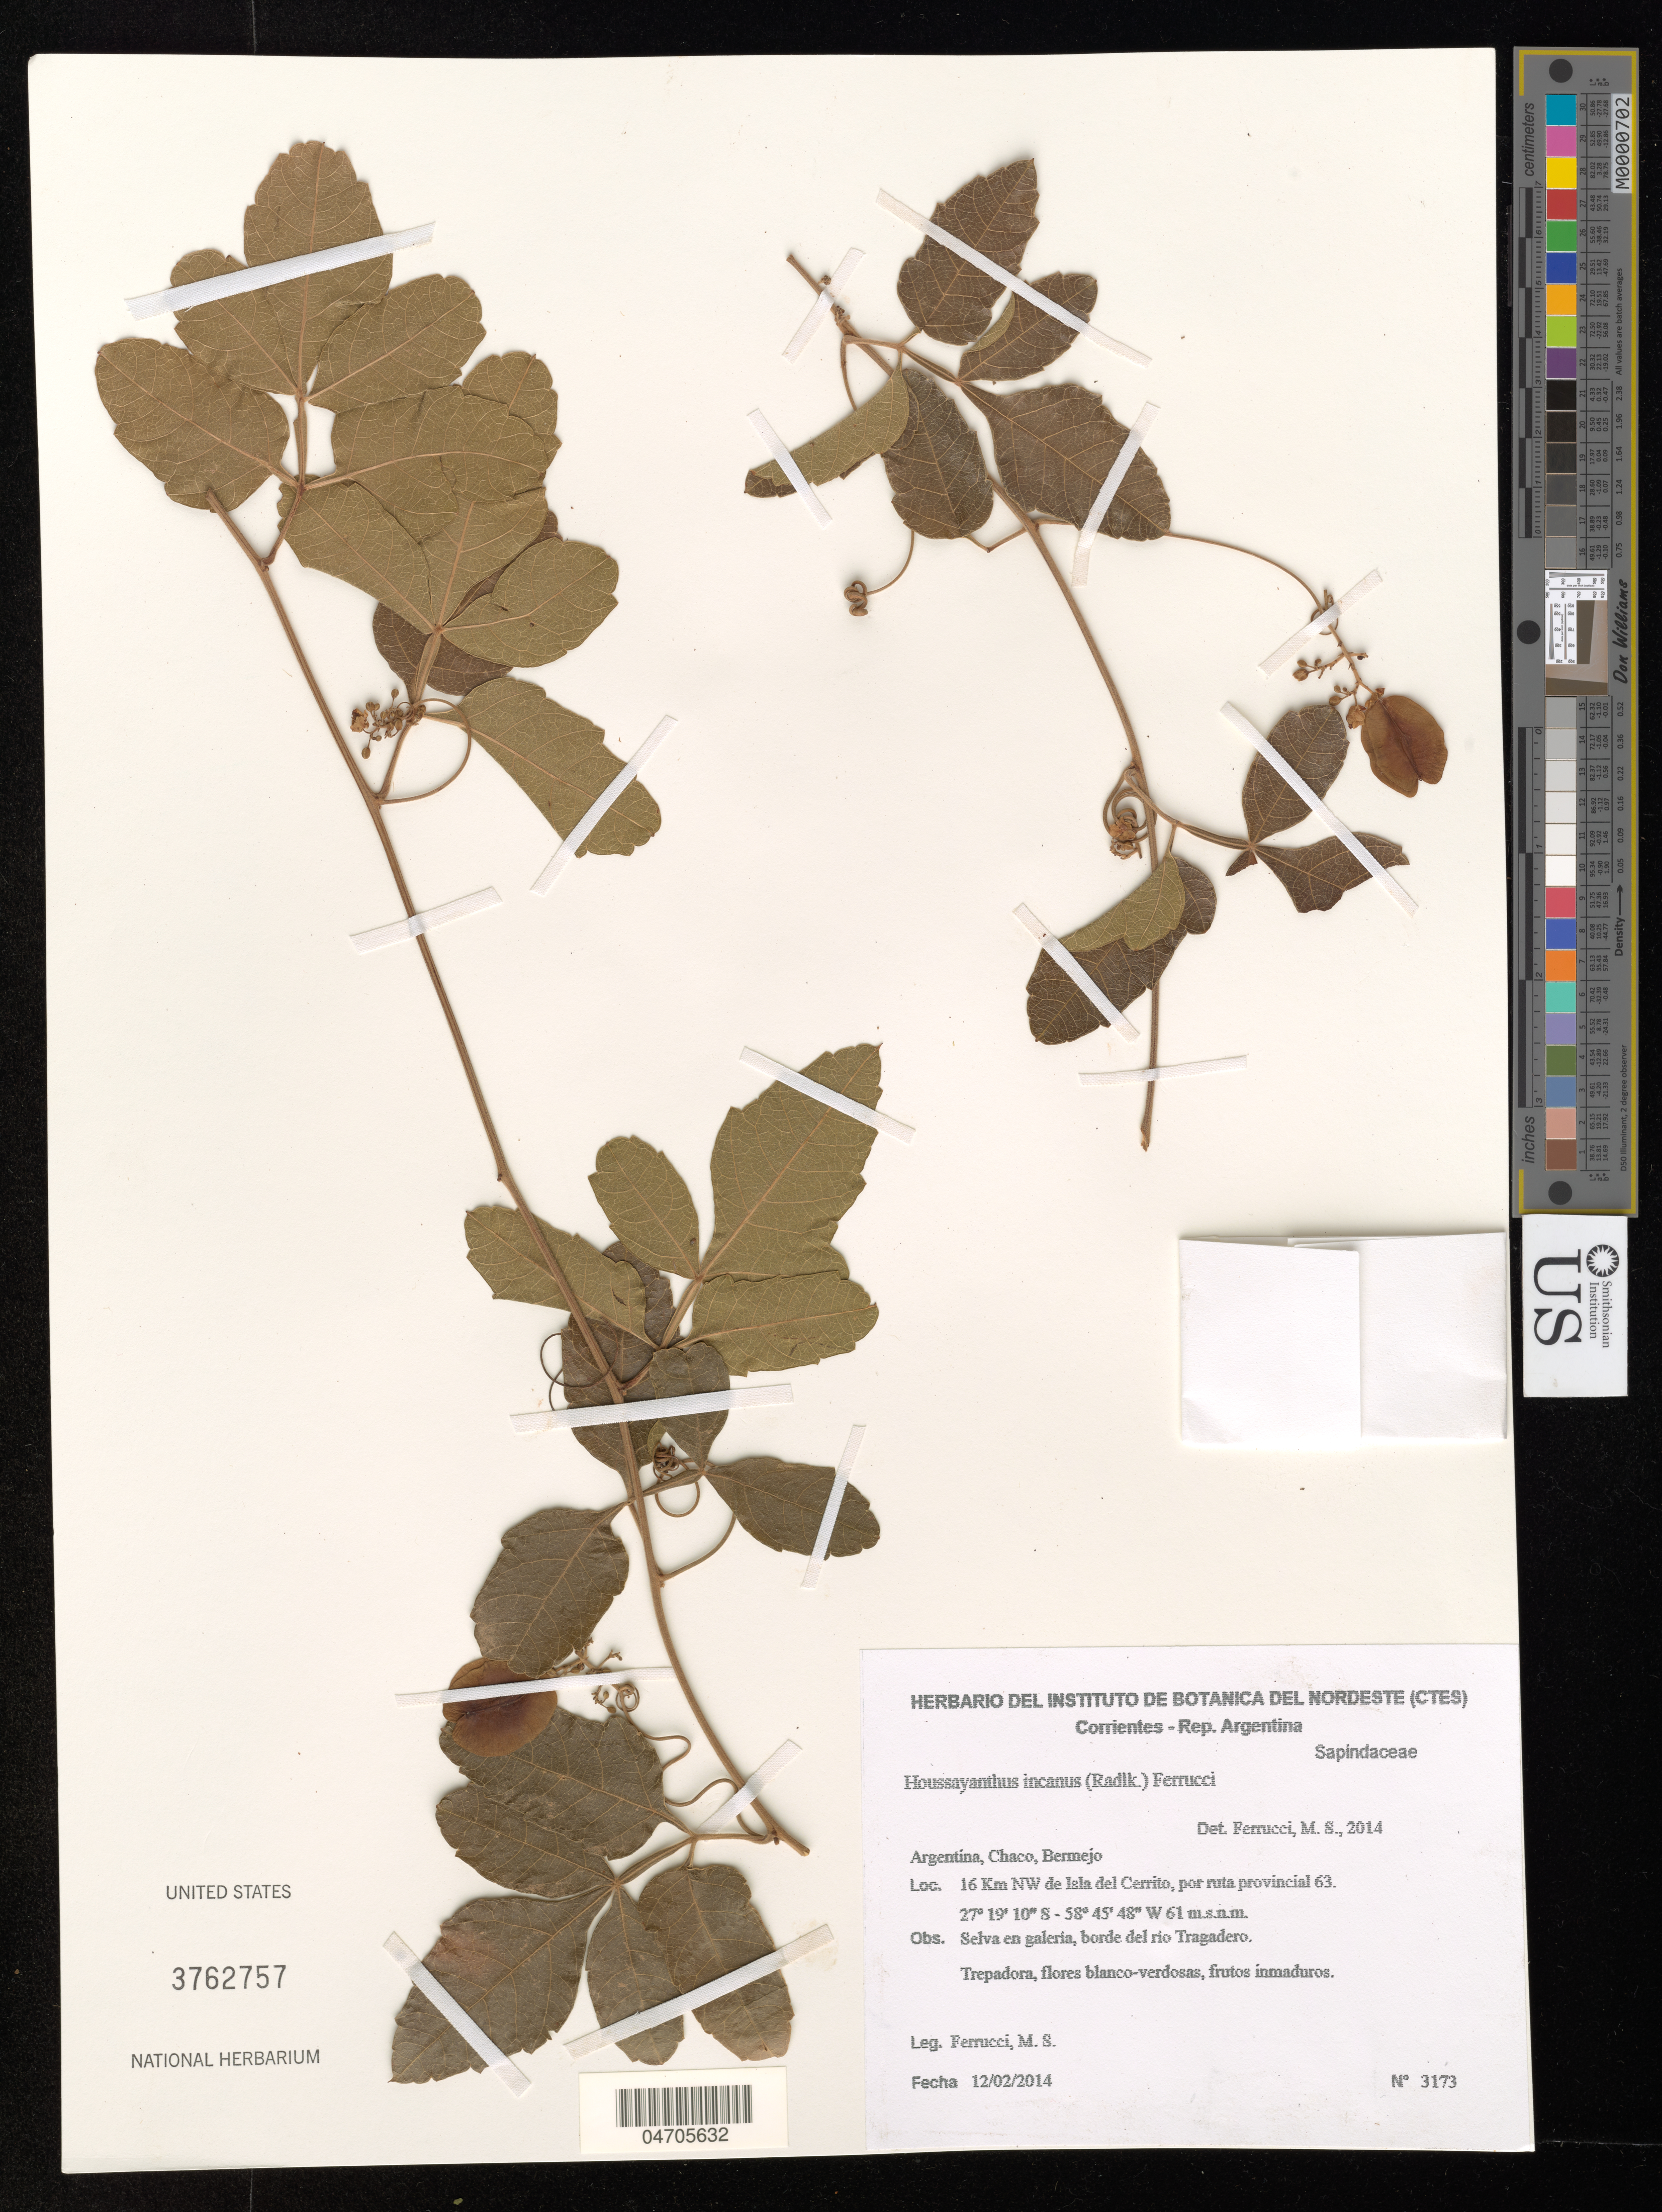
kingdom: Plantae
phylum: Tracheophyta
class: Magnoliopsida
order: Sapindales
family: Sapindaceae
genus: Serjania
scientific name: Serjania incana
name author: Radlk.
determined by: (US) Smithsonian Institution - National Museum of Natural History - Department of Botany (UNITED STATES)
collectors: M. S. Ferrucci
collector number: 3173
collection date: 2014-02-12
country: Argentina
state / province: Chaco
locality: Bermejo. 16 Km NW de Isla del Cerrito, por ruta provincial 63. Selva en galeria, borde del rio Tragadero.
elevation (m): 61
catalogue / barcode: US 3762757